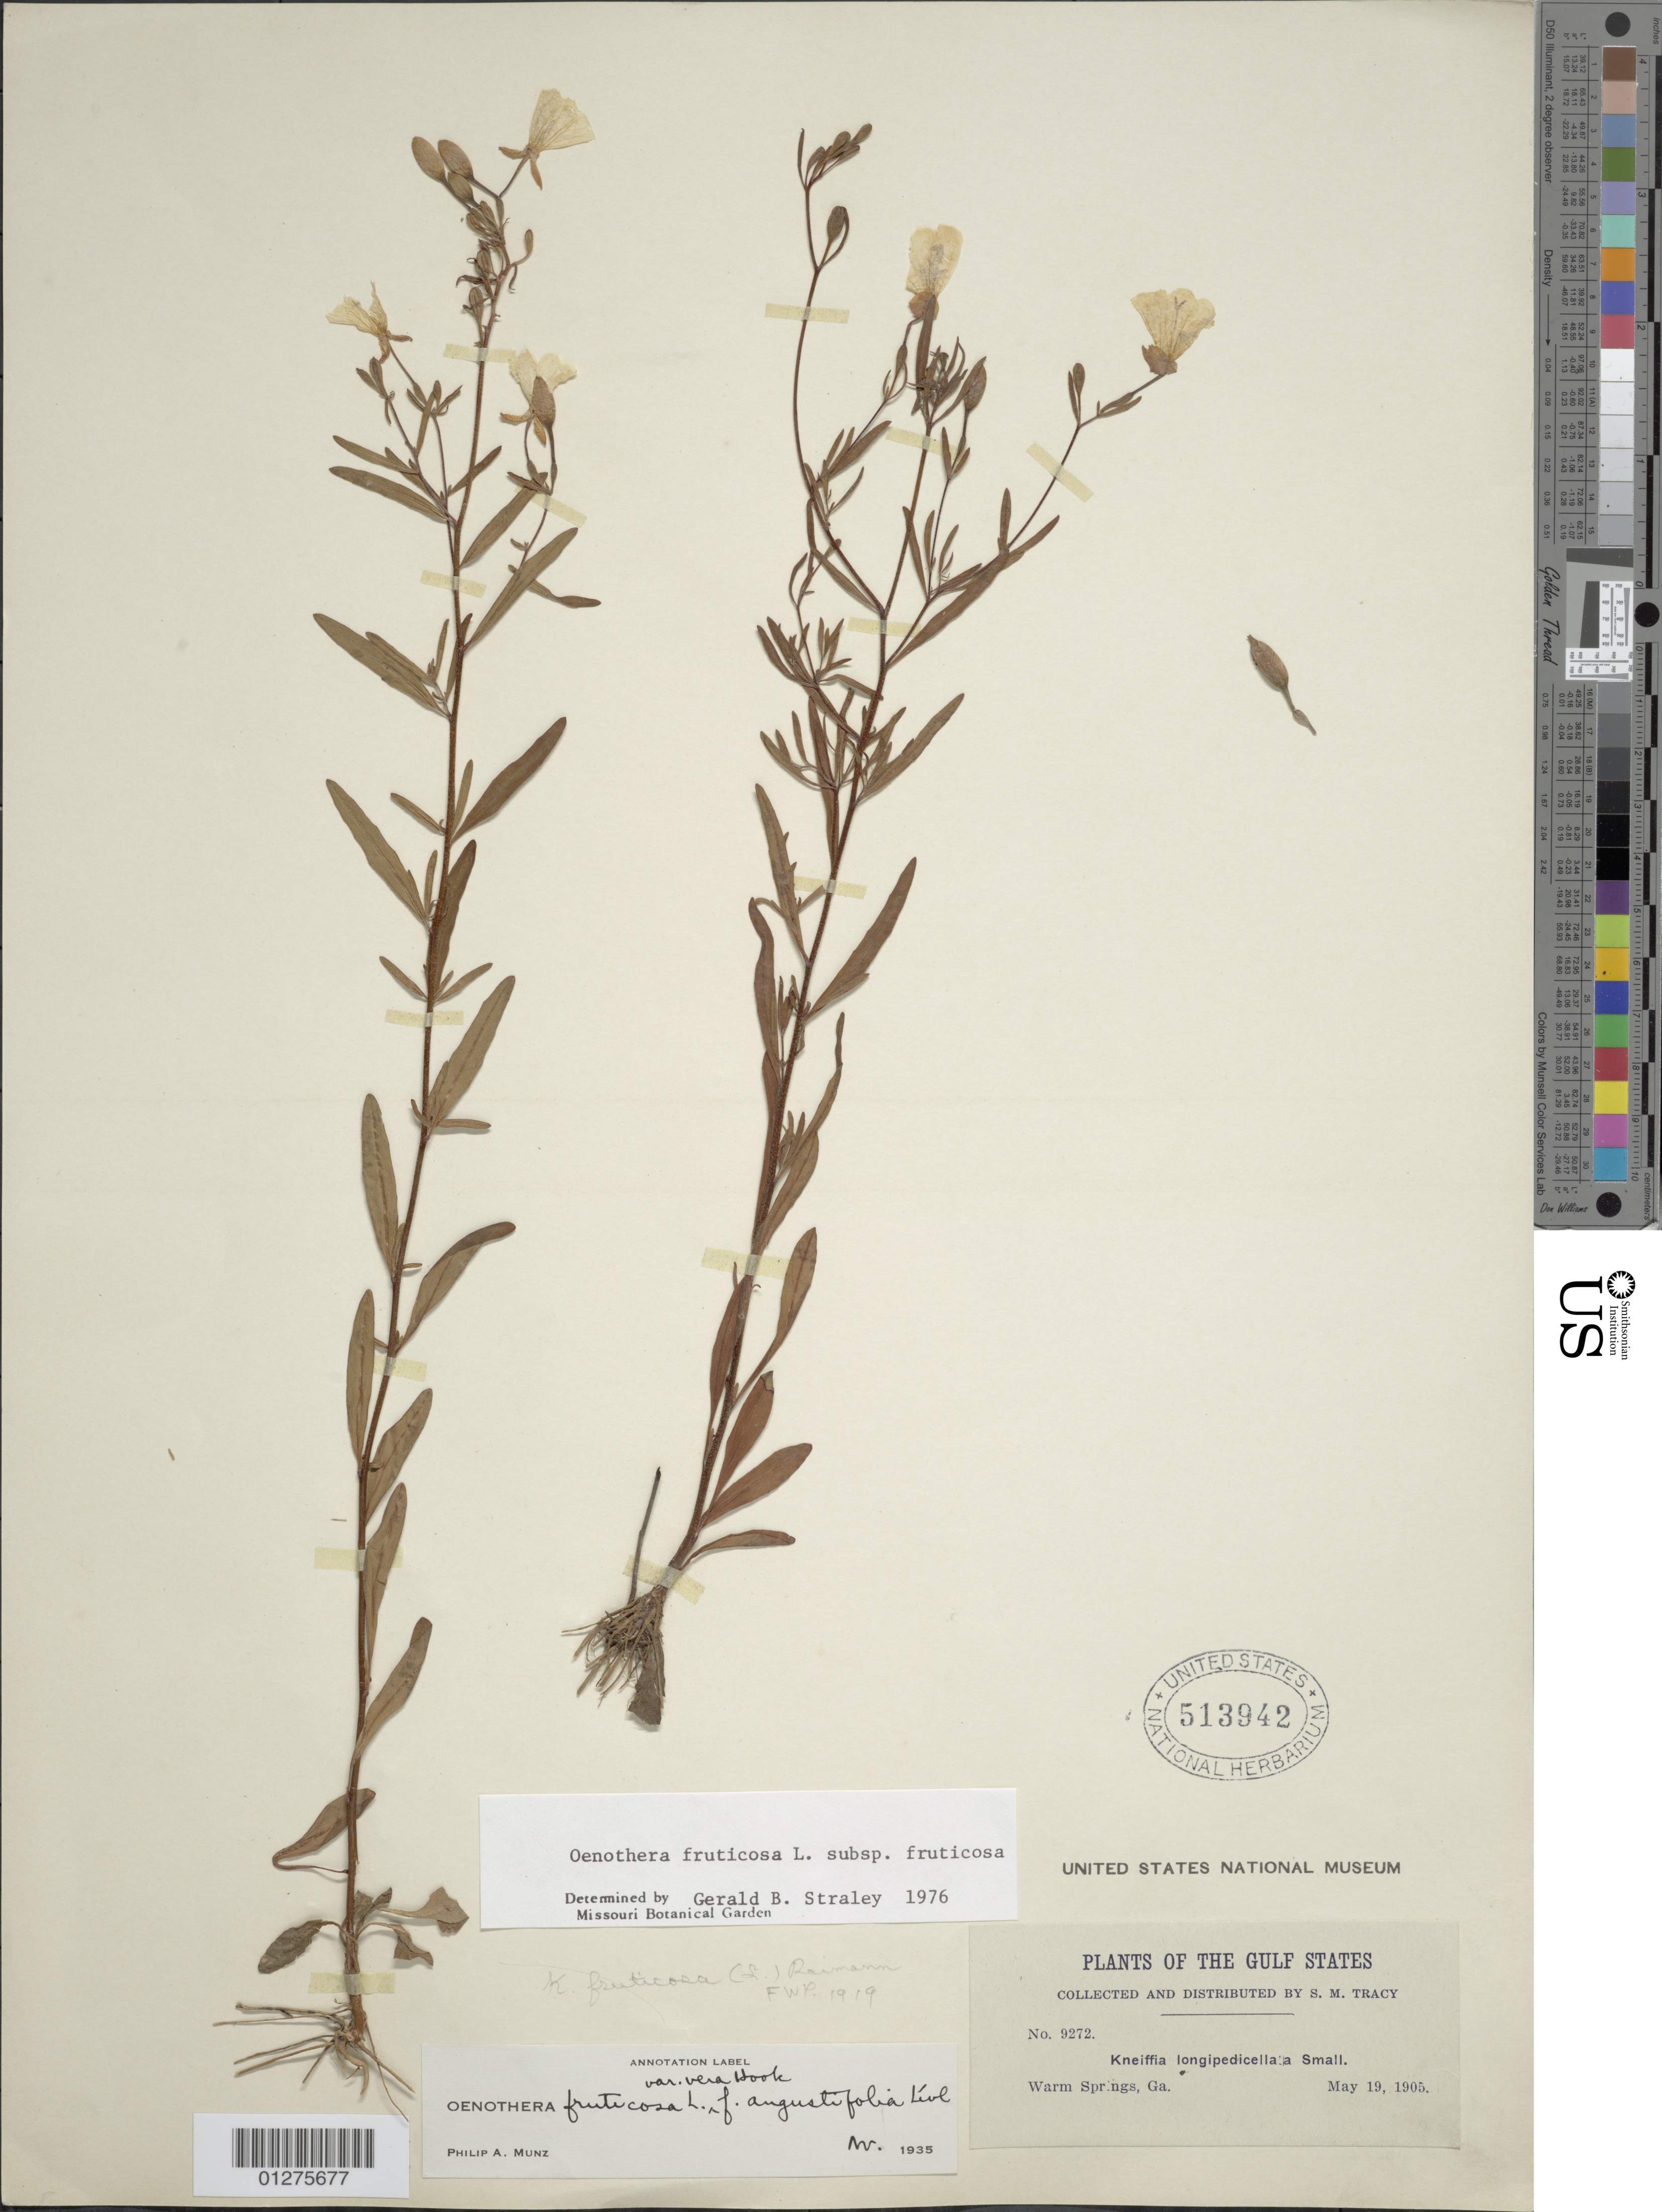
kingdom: Plantae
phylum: Tracheophyta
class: Magnoliopsida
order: Myrtales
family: Onagraceae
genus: Oenothera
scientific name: Oenothera fruticosa subsp. fruticosa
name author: L.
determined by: Straley, G. B.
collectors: S. M. Tracy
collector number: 9272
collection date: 1905-05-19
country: United States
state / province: Georgia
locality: Warm Springs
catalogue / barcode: US 513942